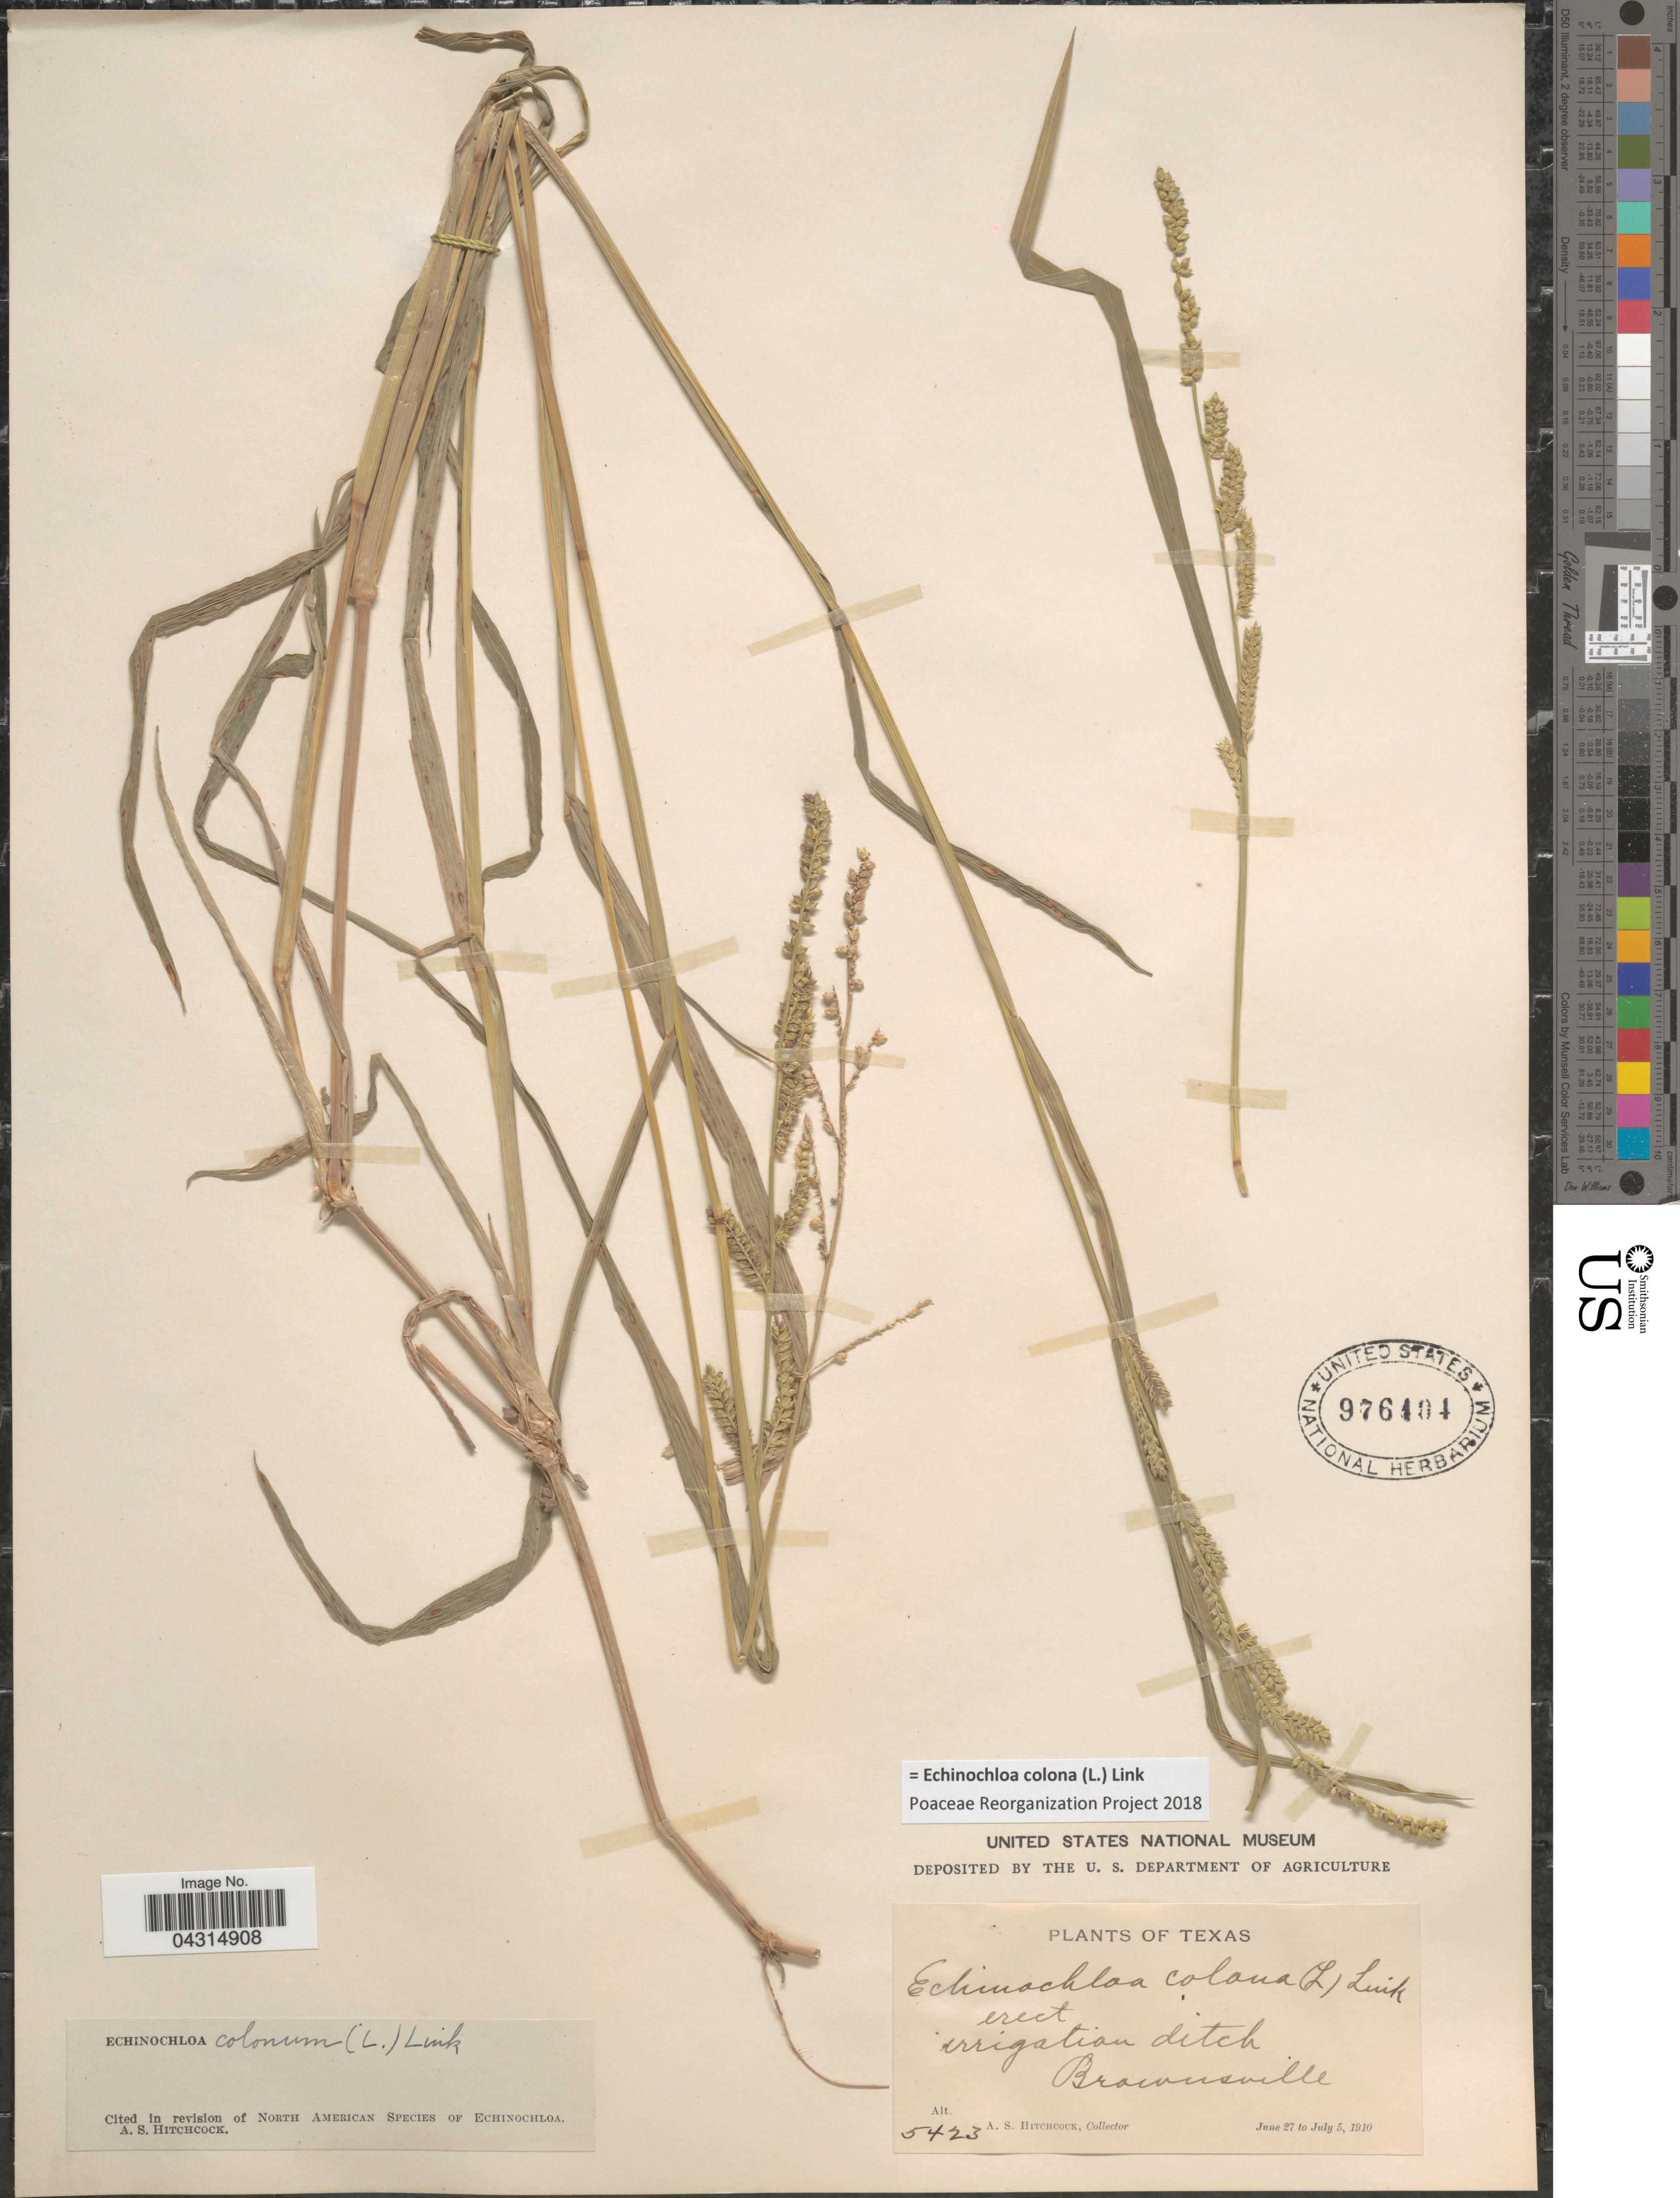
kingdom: Plantae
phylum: Tracheophyta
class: Liliopsida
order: Poales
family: Poaceae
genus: Echinochloa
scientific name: Echinochloa colona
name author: (L.) Link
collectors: A. S. Hitchcock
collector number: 5423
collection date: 1910-06-27/1910-07-05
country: United States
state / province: Texas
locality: Irrigation ditch. Brownsville.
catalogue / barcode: US 976404